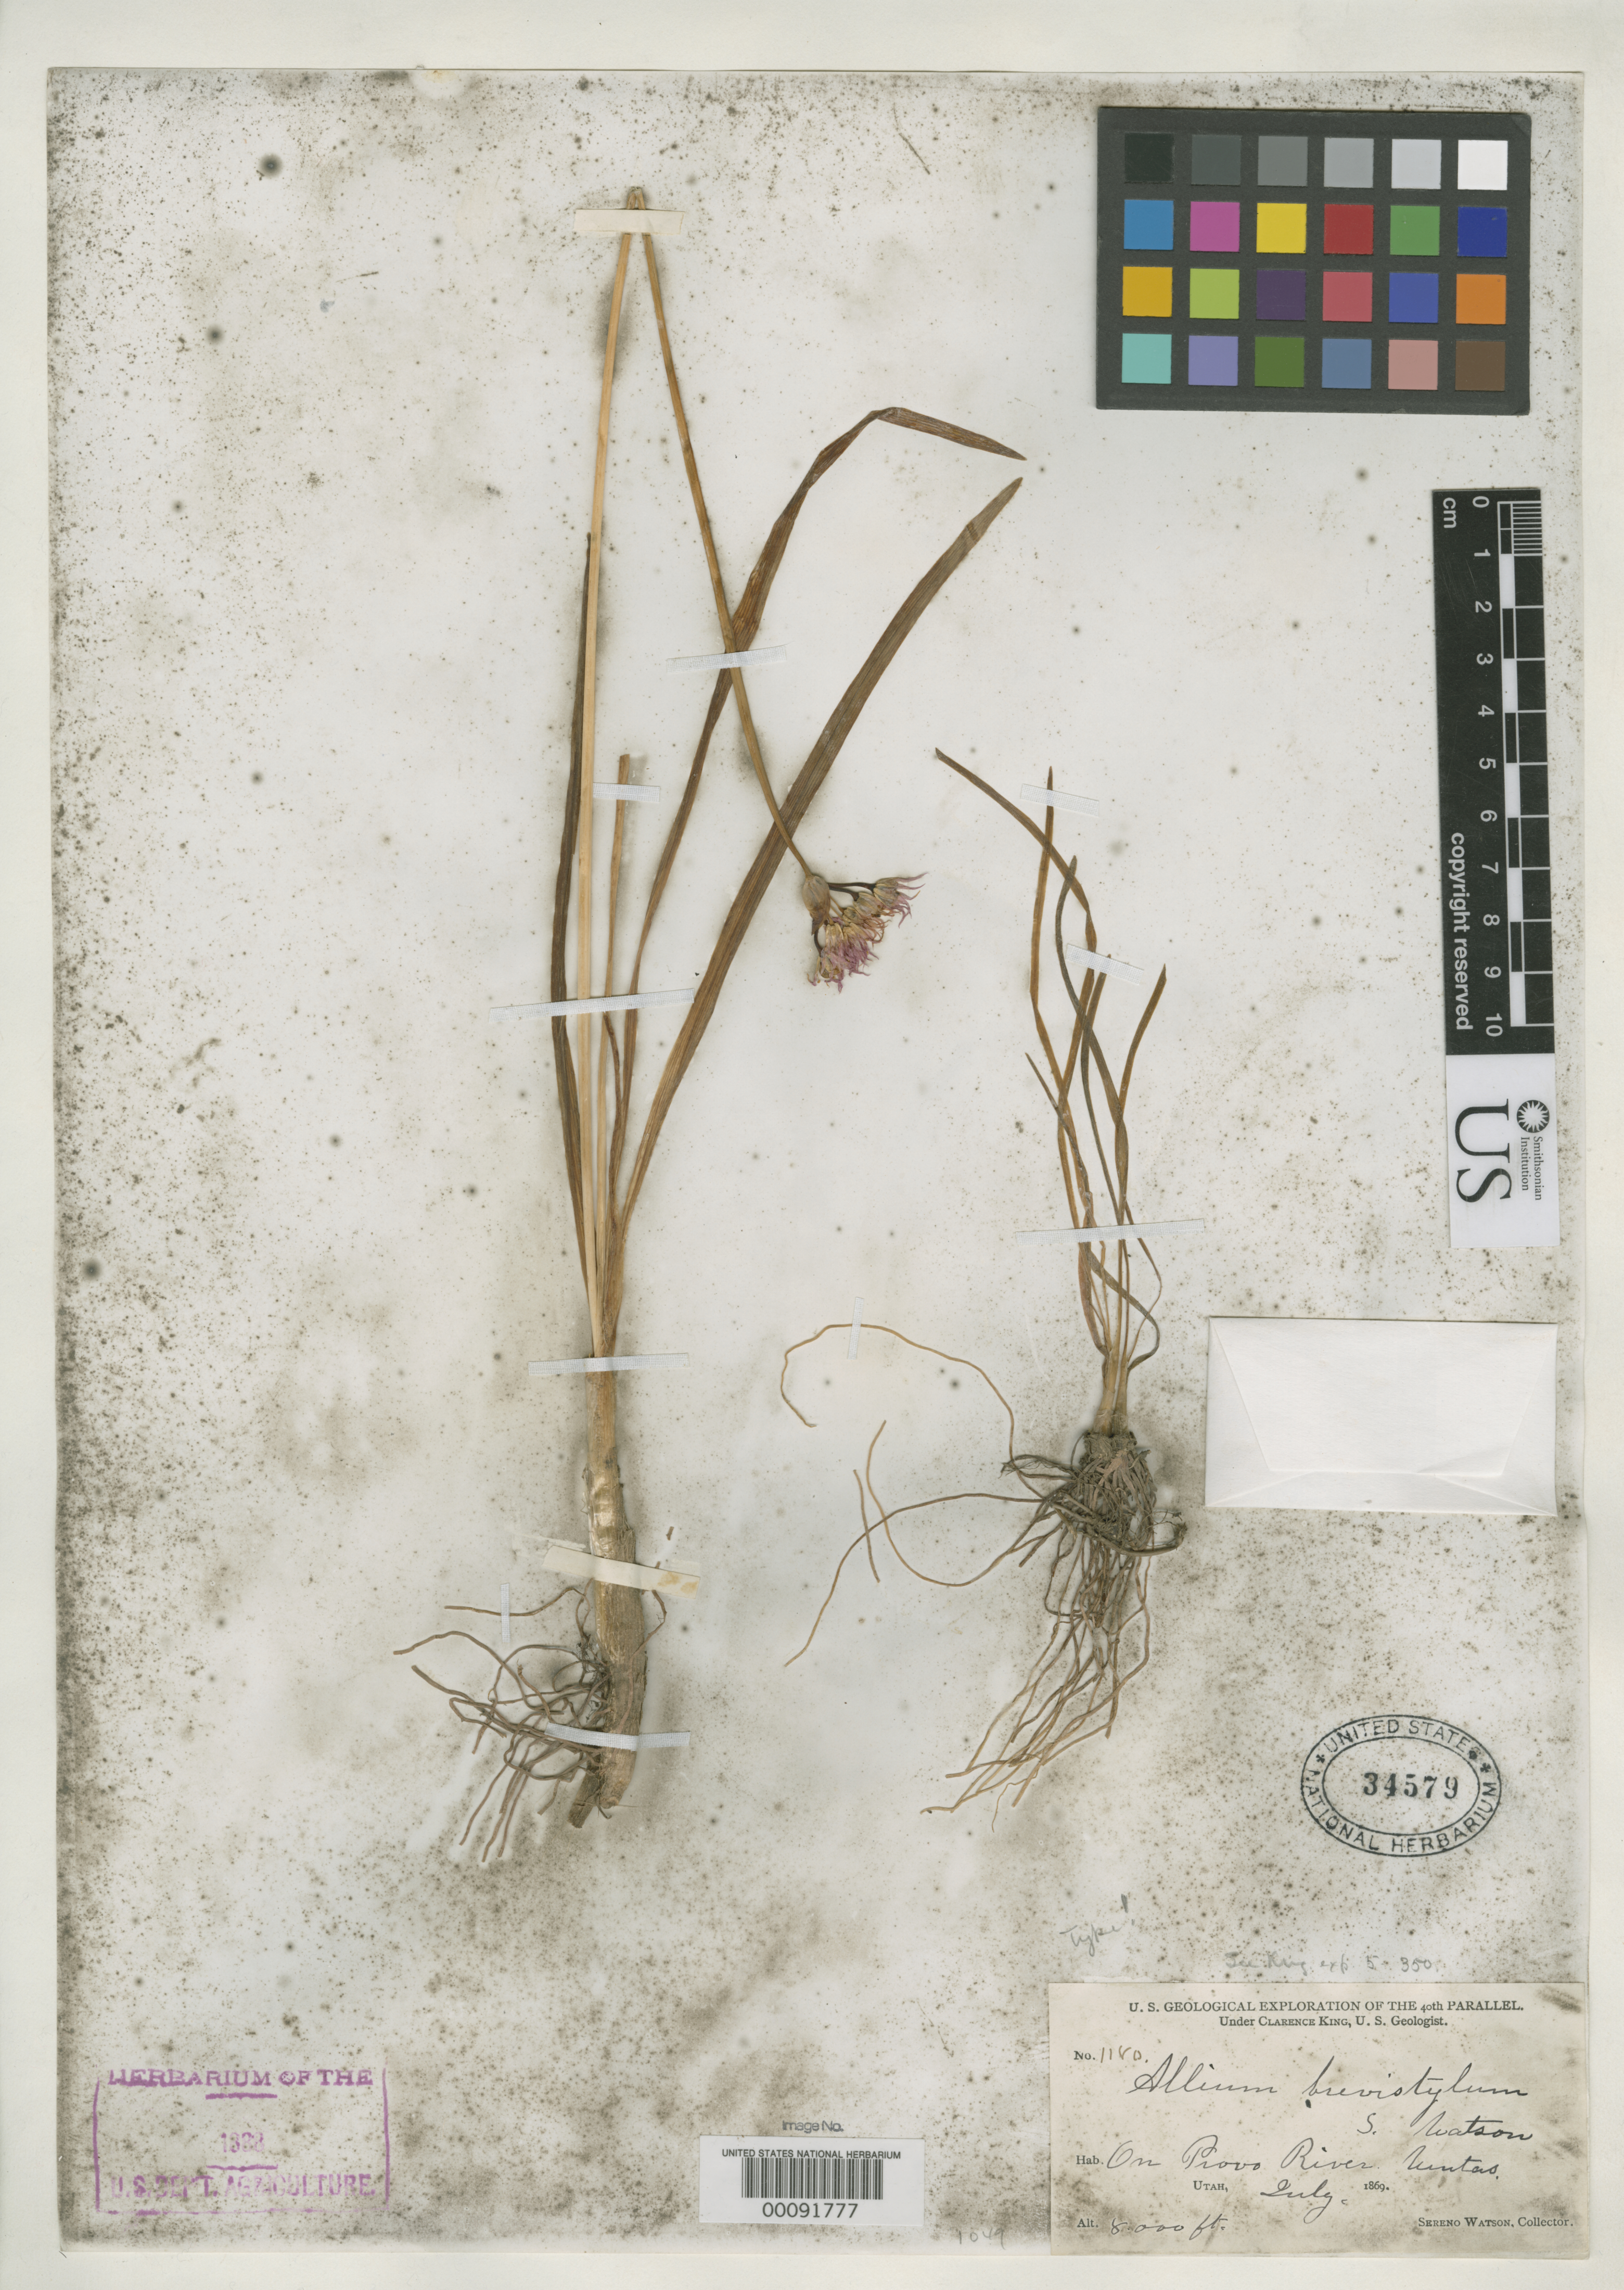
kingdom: Plantae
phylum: Tracheophyta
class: Liliopsida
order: Asparagales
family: Amaryllidaceae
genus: Allium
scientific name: Allium brevistylum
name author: S. Watson in C. King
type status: Holotype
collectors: S. Watson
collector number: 1180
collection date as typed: Jul 1869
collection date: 1869-07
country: United States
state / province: Utah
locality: Provo River, Uinta Mountains.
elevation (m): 2438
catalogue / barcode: US 34579